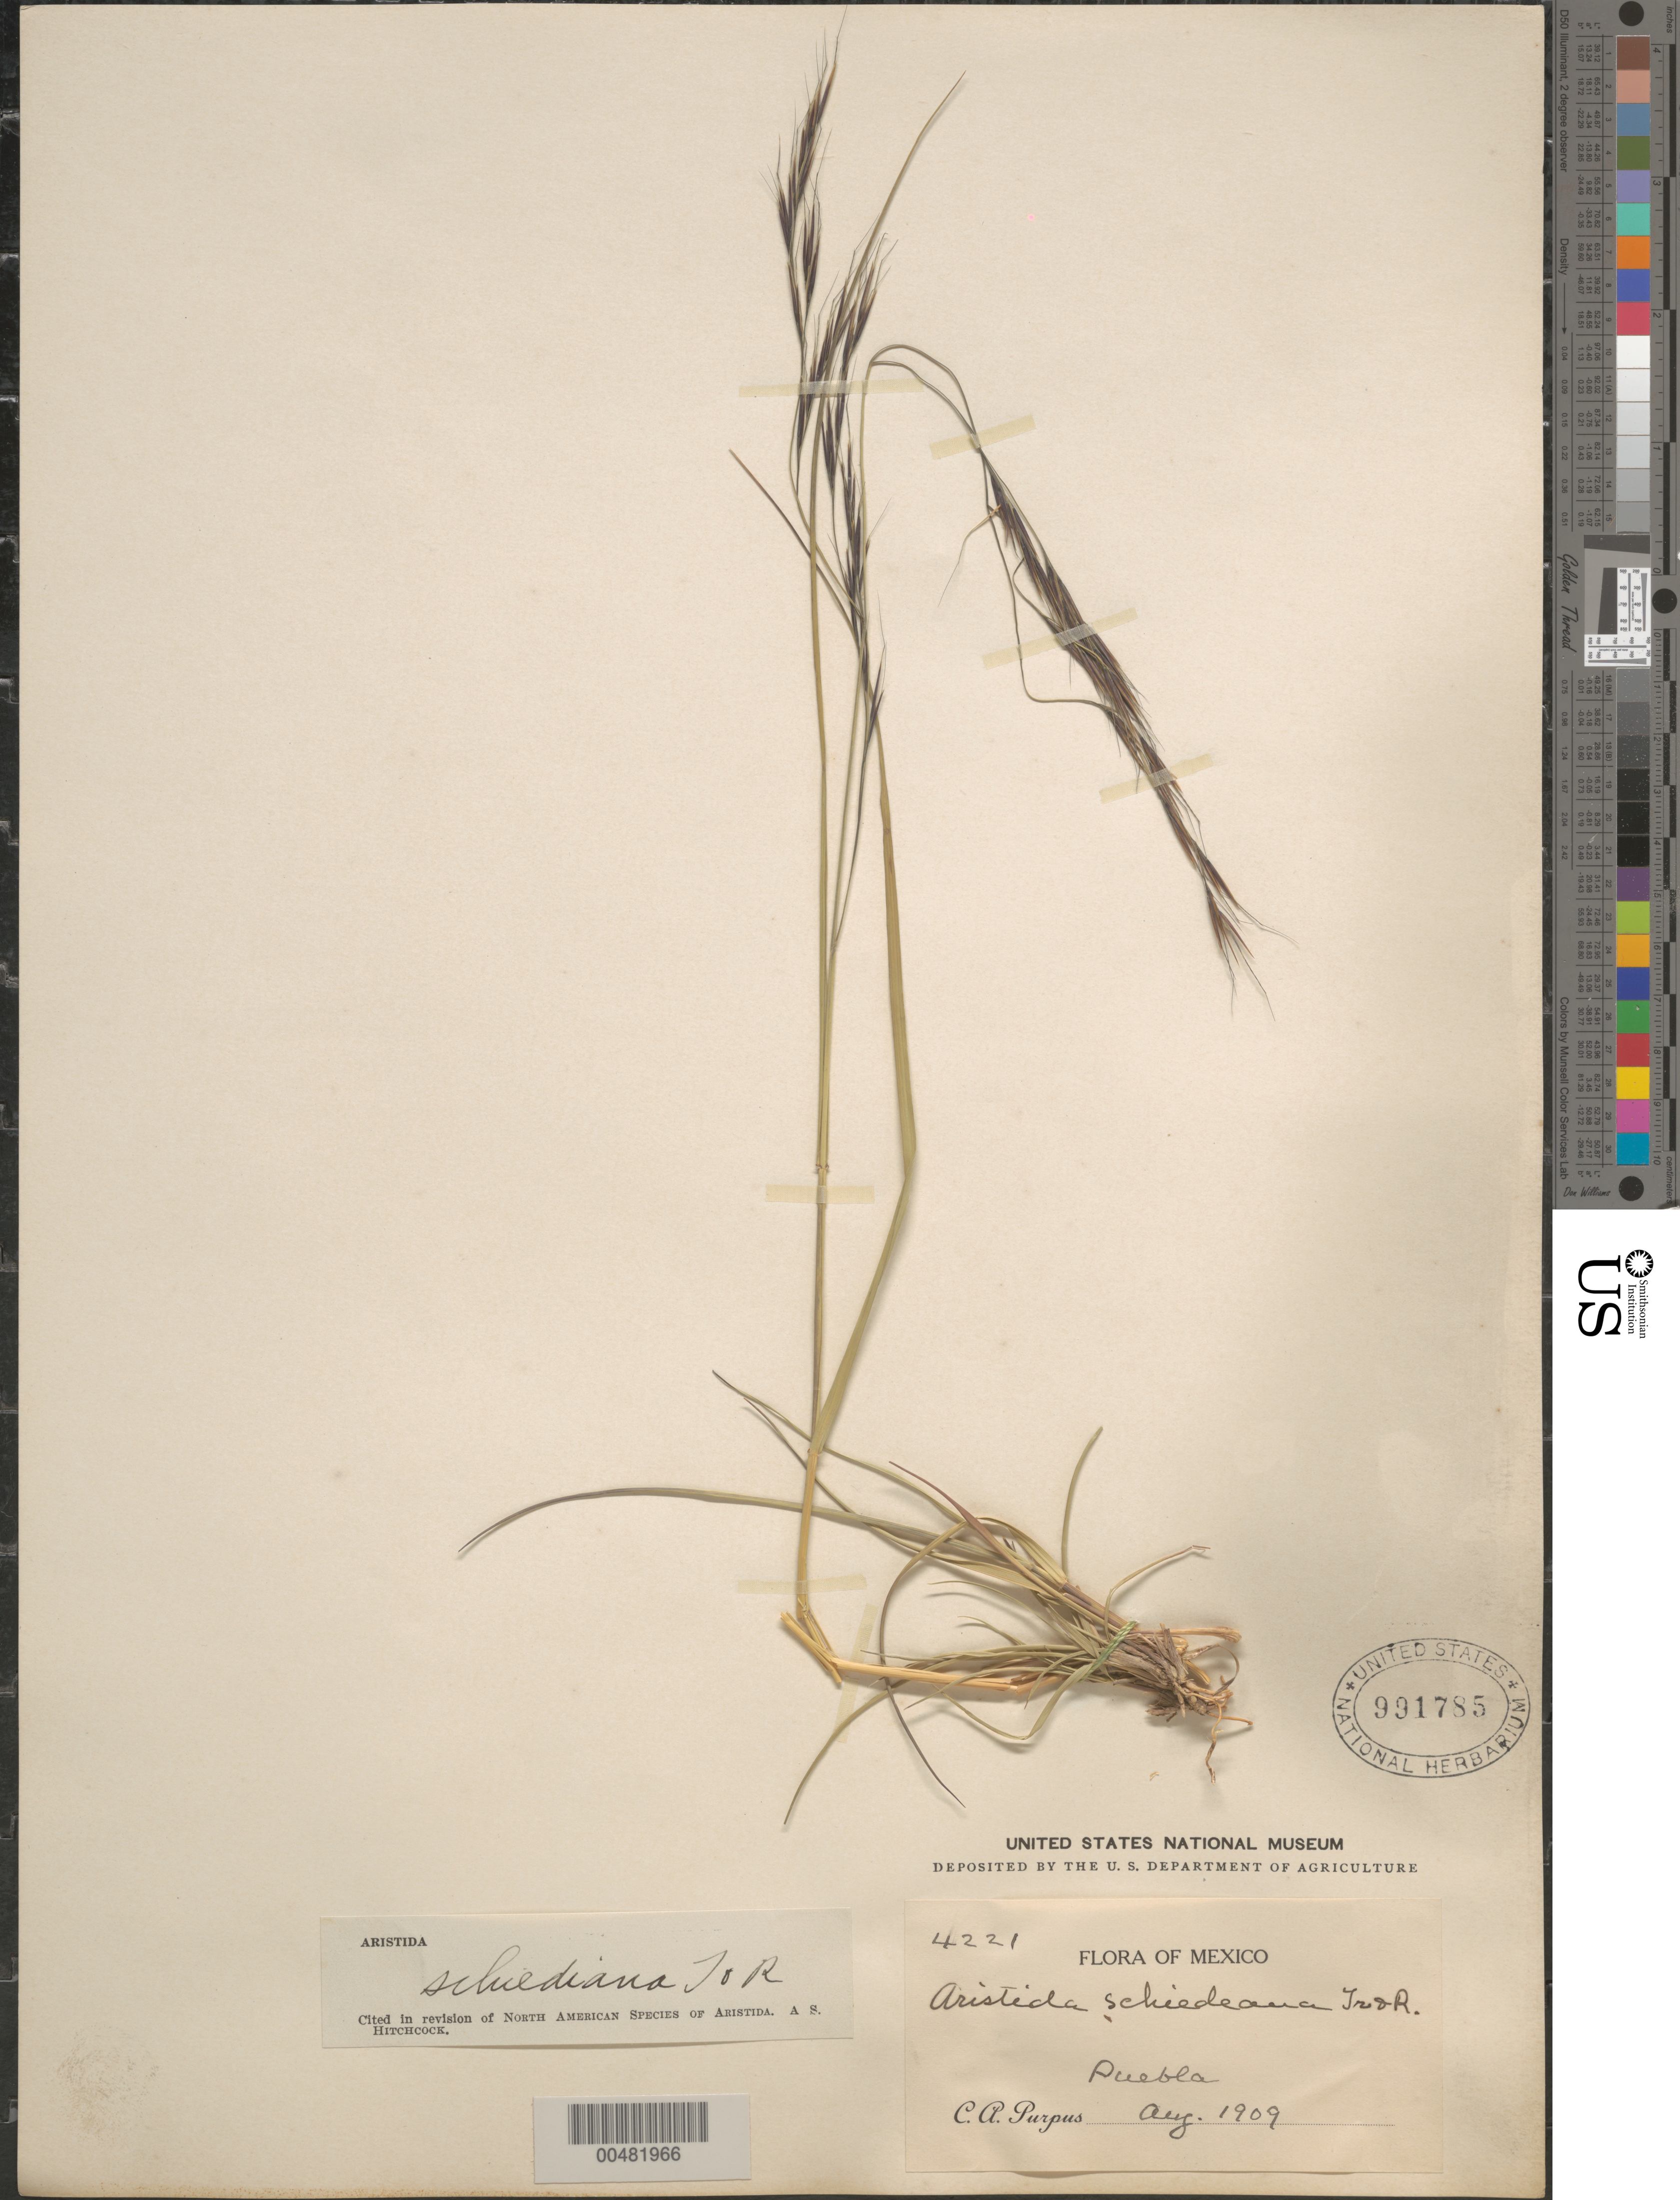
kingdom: Plantae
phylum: Tracheophyta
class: Liliopsida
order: Poales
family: Poaceae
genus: Aristida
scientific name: Aristida schiedeana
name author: Trin. & Rupr.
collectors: C. A. Purpus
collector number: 4221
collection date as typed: Aug 1909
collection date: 1909-08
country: Mexico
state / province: Puebla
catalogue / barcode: US 991785